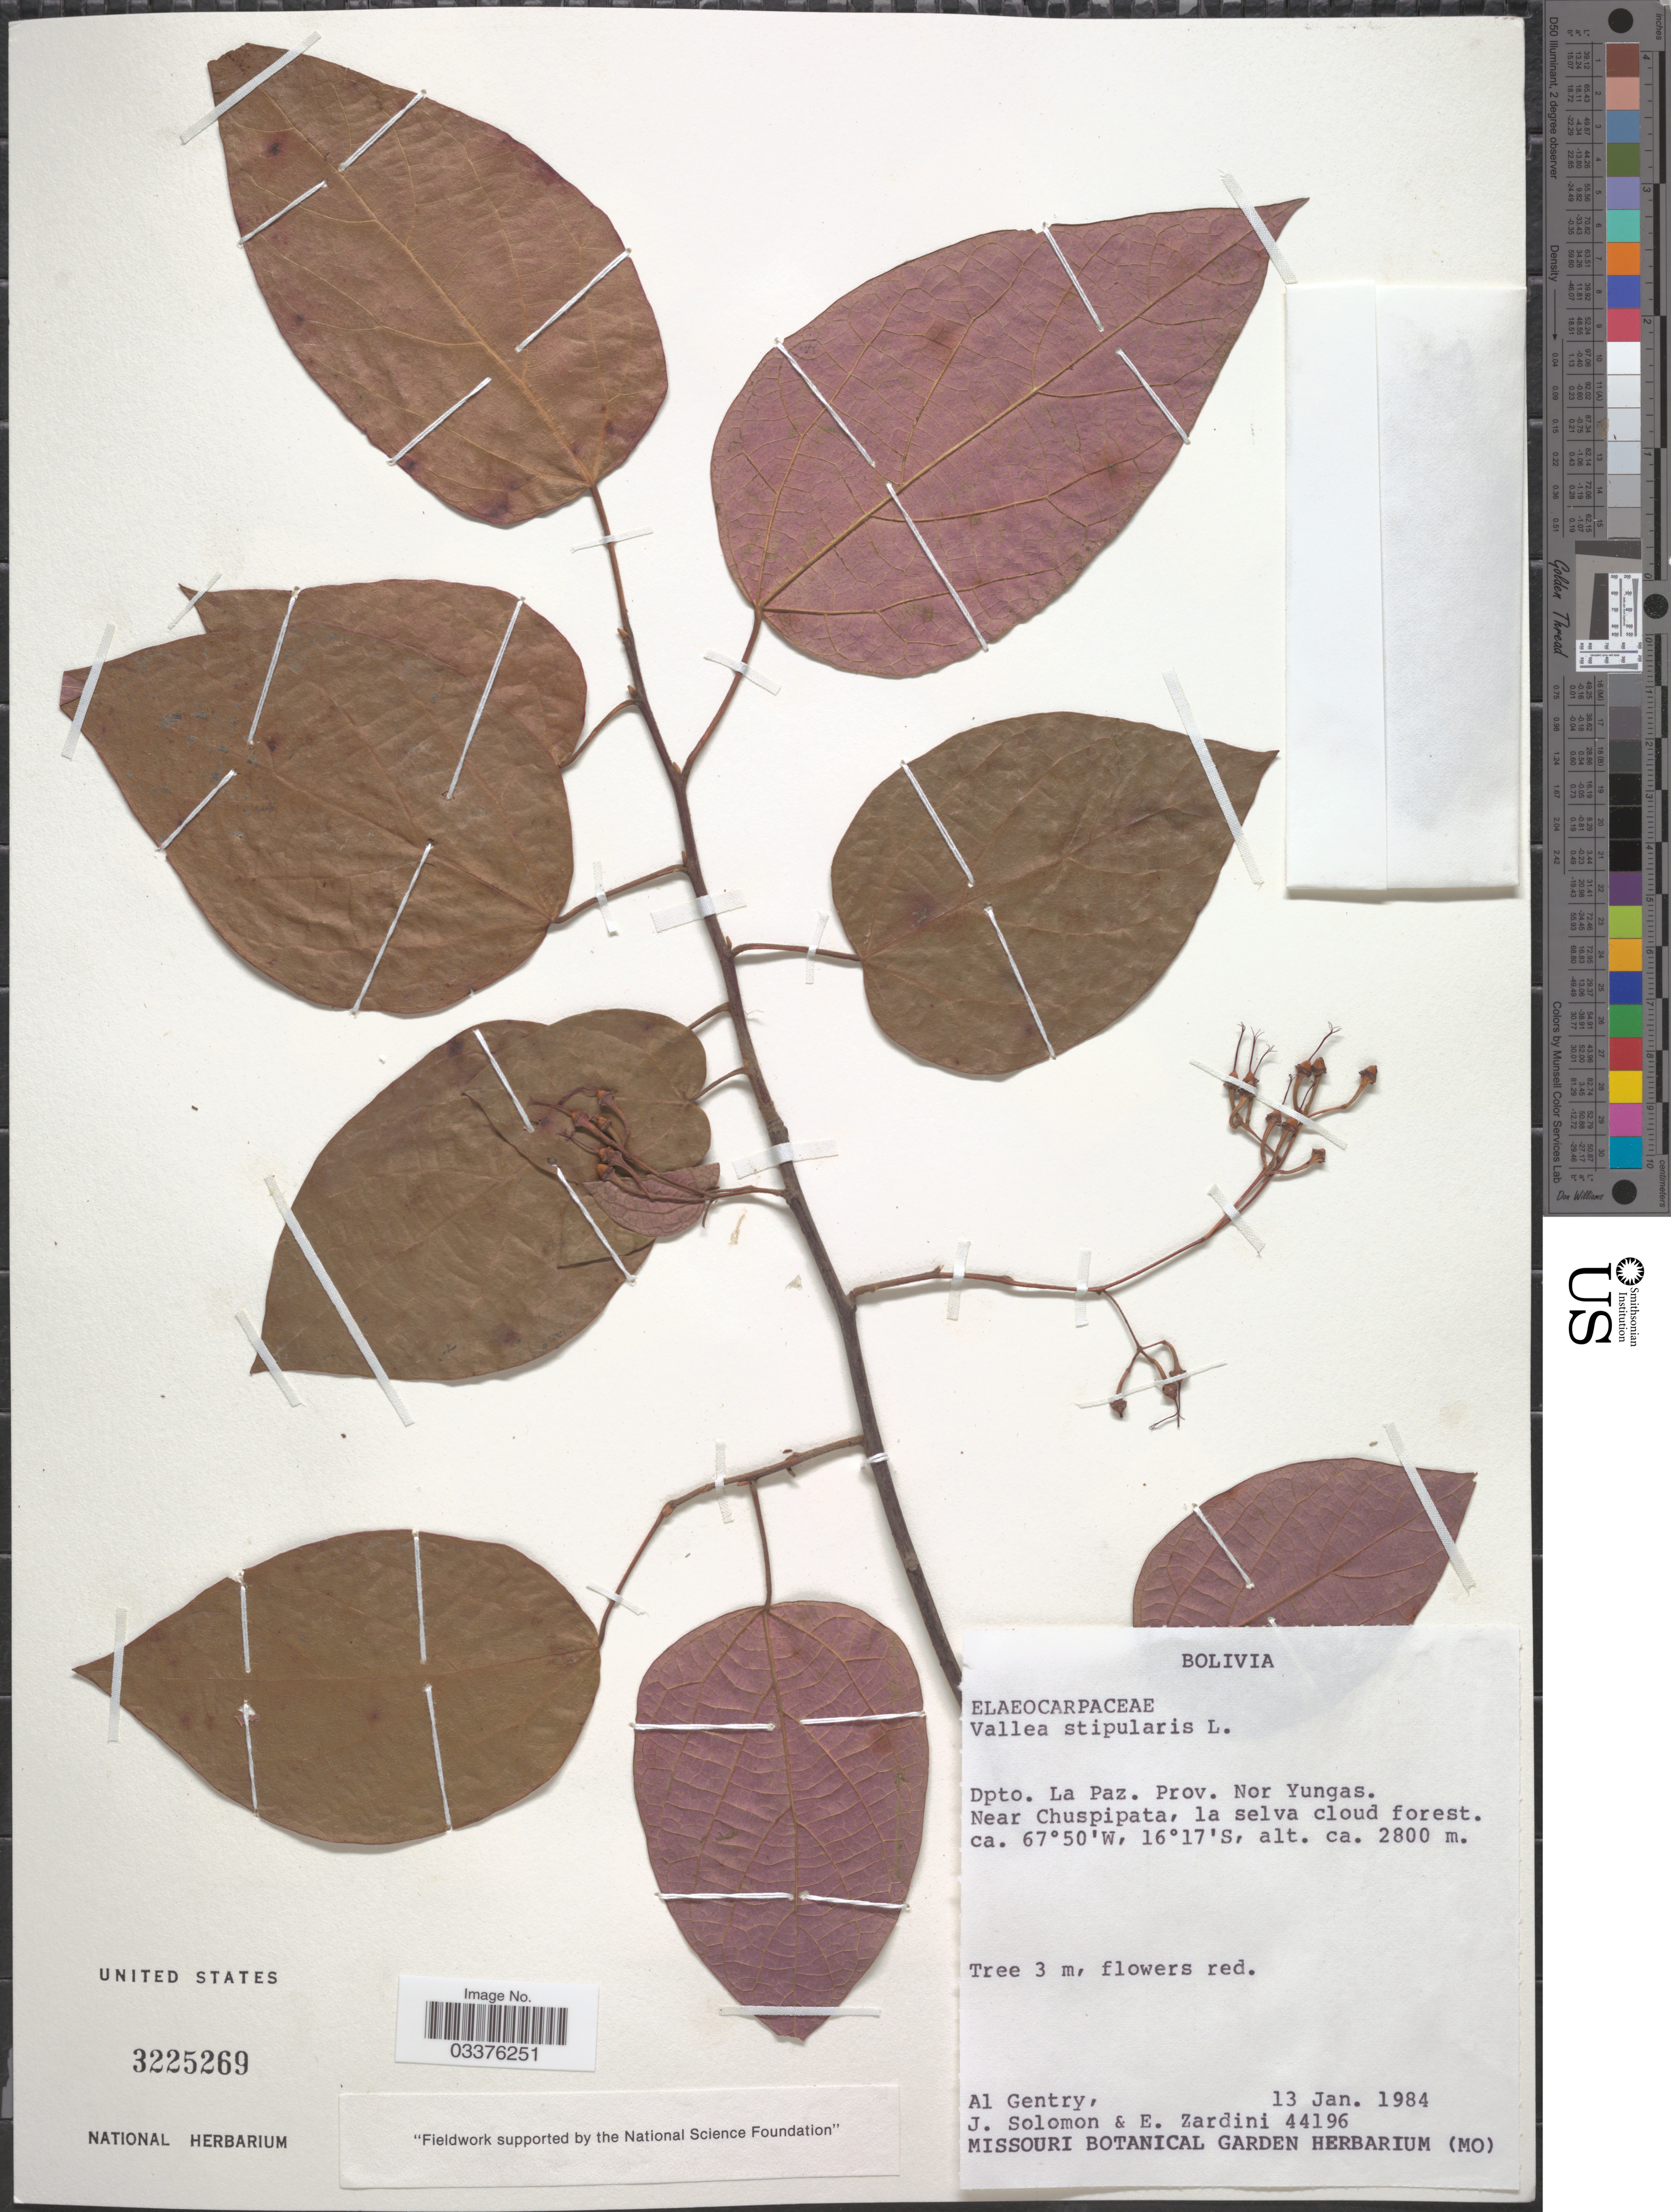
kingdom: Plantae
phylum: Tracheophyta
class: Magnoliopsida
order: Oxalidales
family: Elaeocarpaceae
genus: Vallea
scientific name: Vallea stipularis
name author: L. f.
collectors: A. H. Gentry, J. Solomon & E. Zardini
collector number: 44196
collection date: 1984-01-13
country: Bolivia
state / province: La Paz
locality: Dpto. La Paz. Prov. Nor Yungas. Near Chuspipata, la selva cloud forest.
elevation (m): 2800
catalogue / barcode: US 3225269